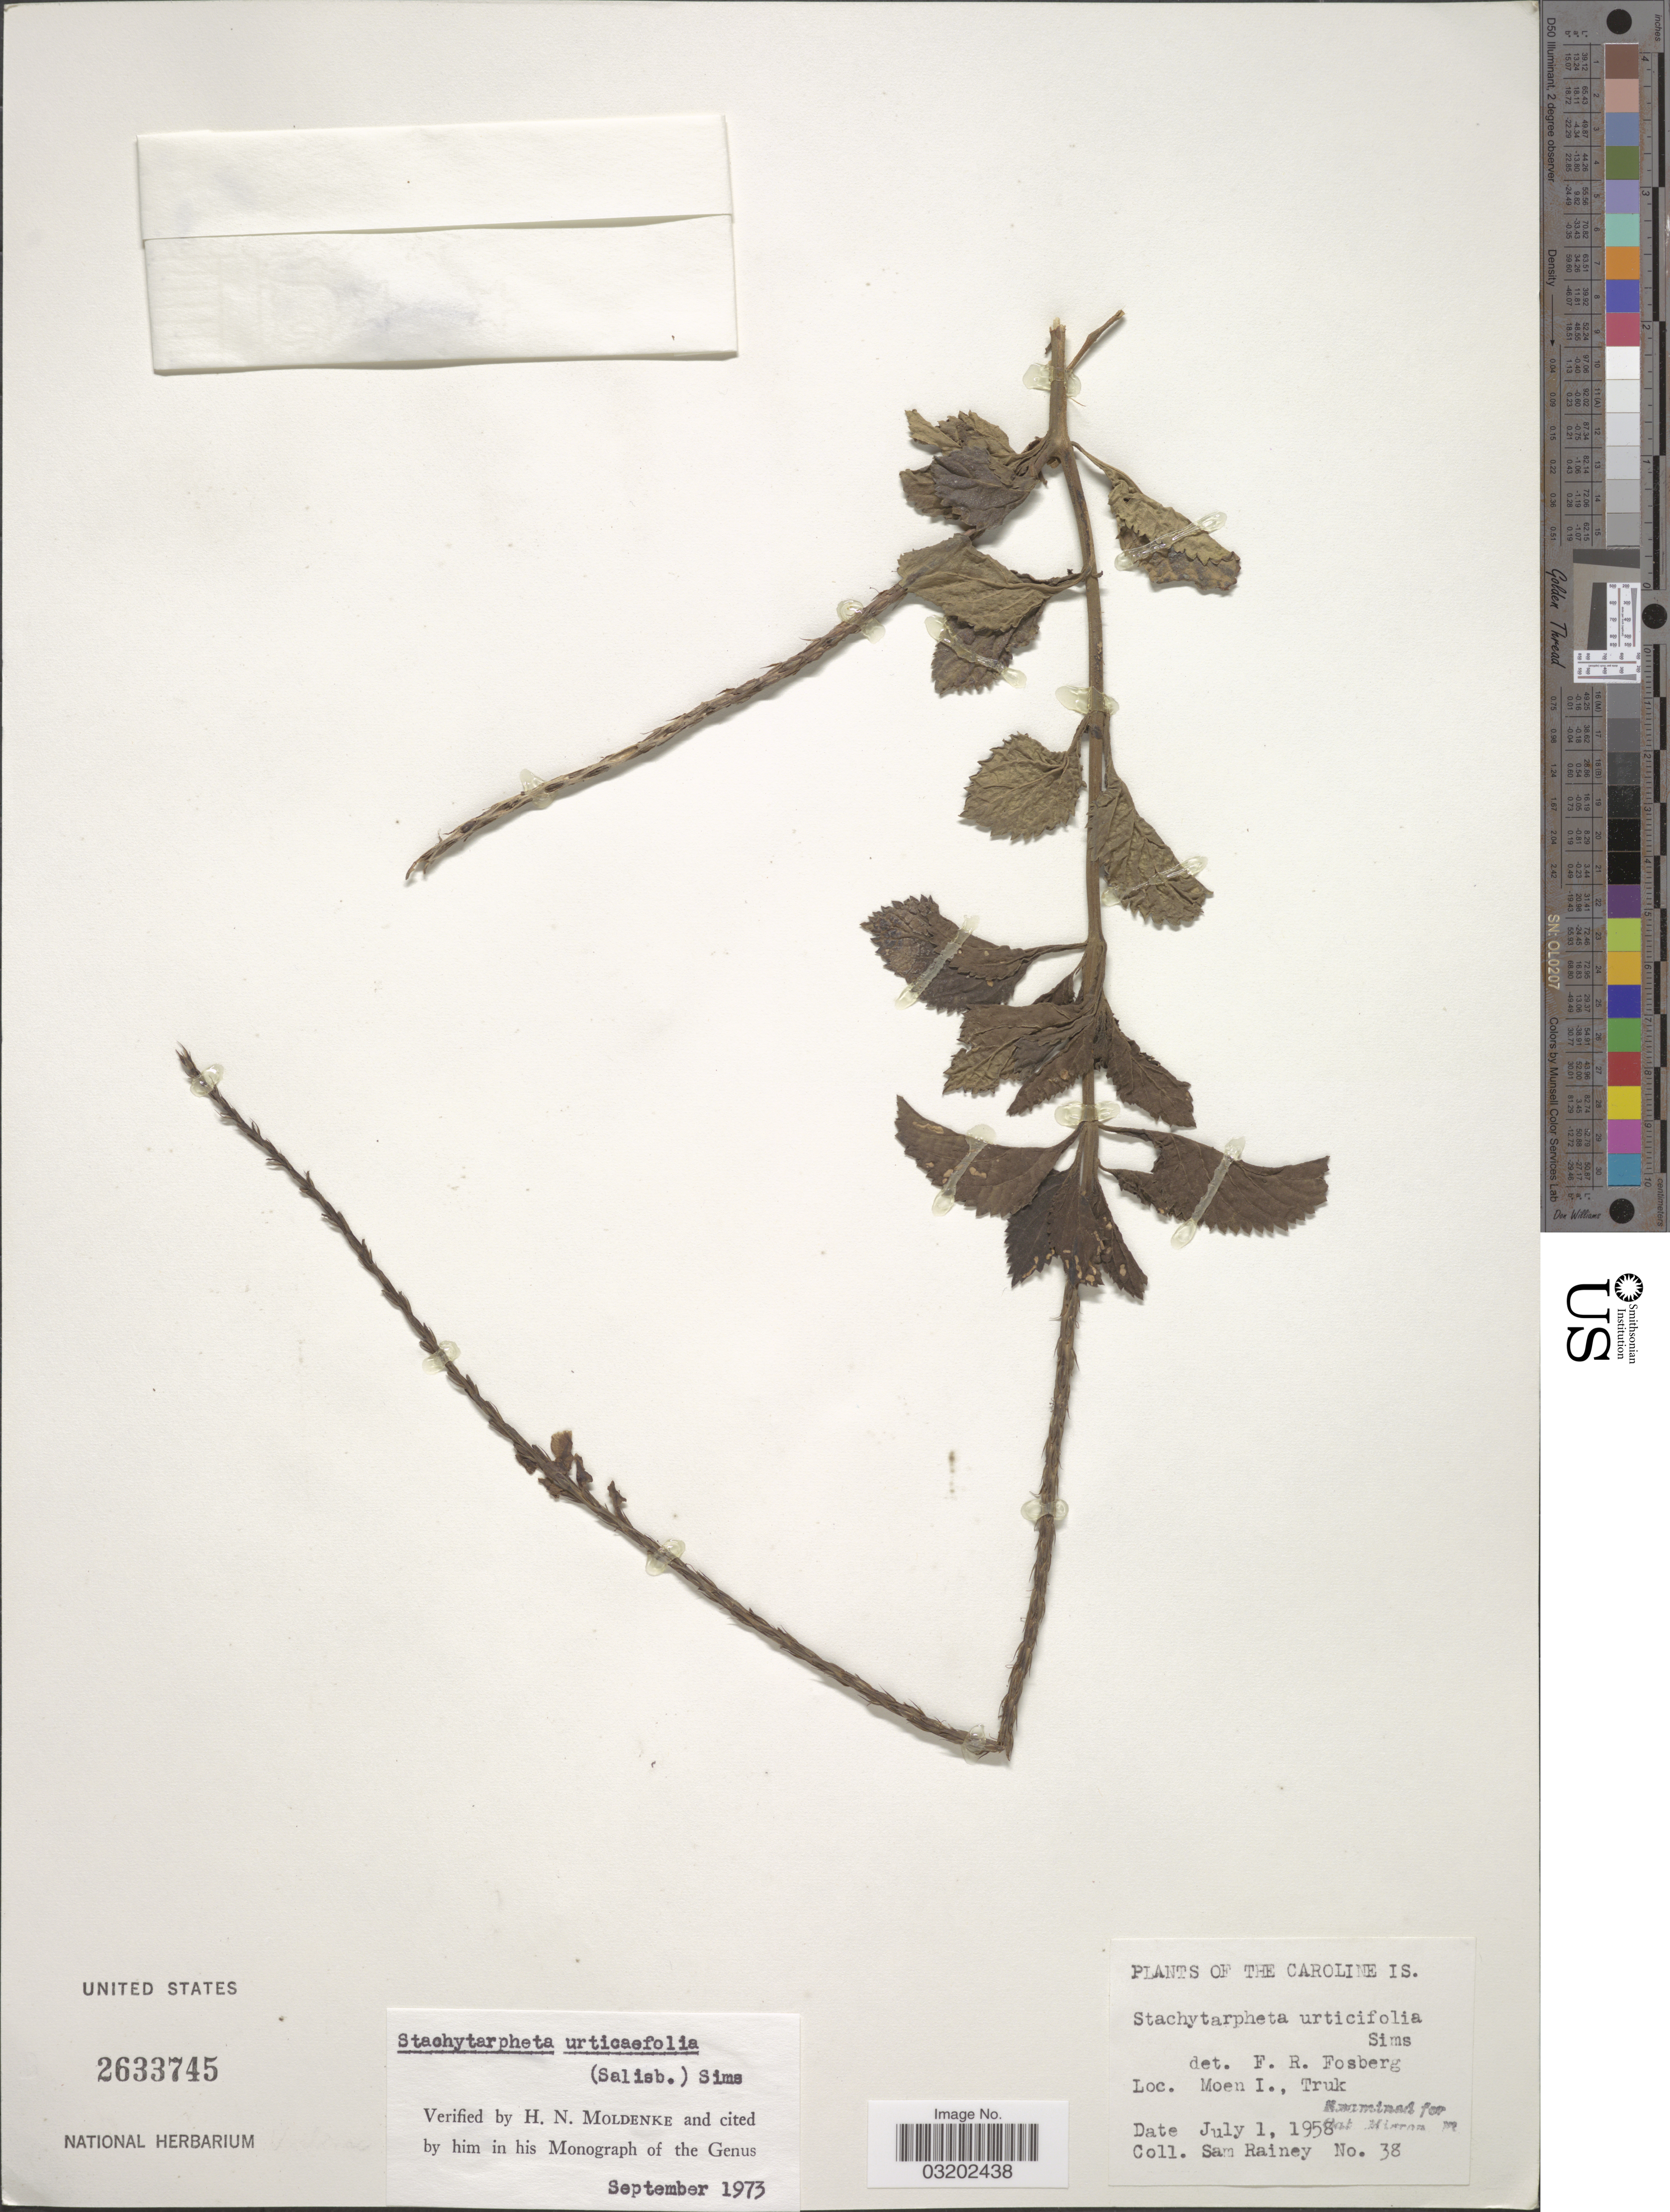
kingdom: Plantae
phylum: Tracheophyta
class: Magnoliopsida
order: Lamiales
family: Verbenaceae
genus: Stachytarpheta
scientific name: Stachytarpheta urticifolia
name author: Sims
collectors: S. Rainey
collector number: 38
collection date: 1958-07-01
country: Micronesia, Federated States of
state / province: Truk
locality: The Caroline Is. Moen I., Truk.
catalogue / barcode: US 2633745